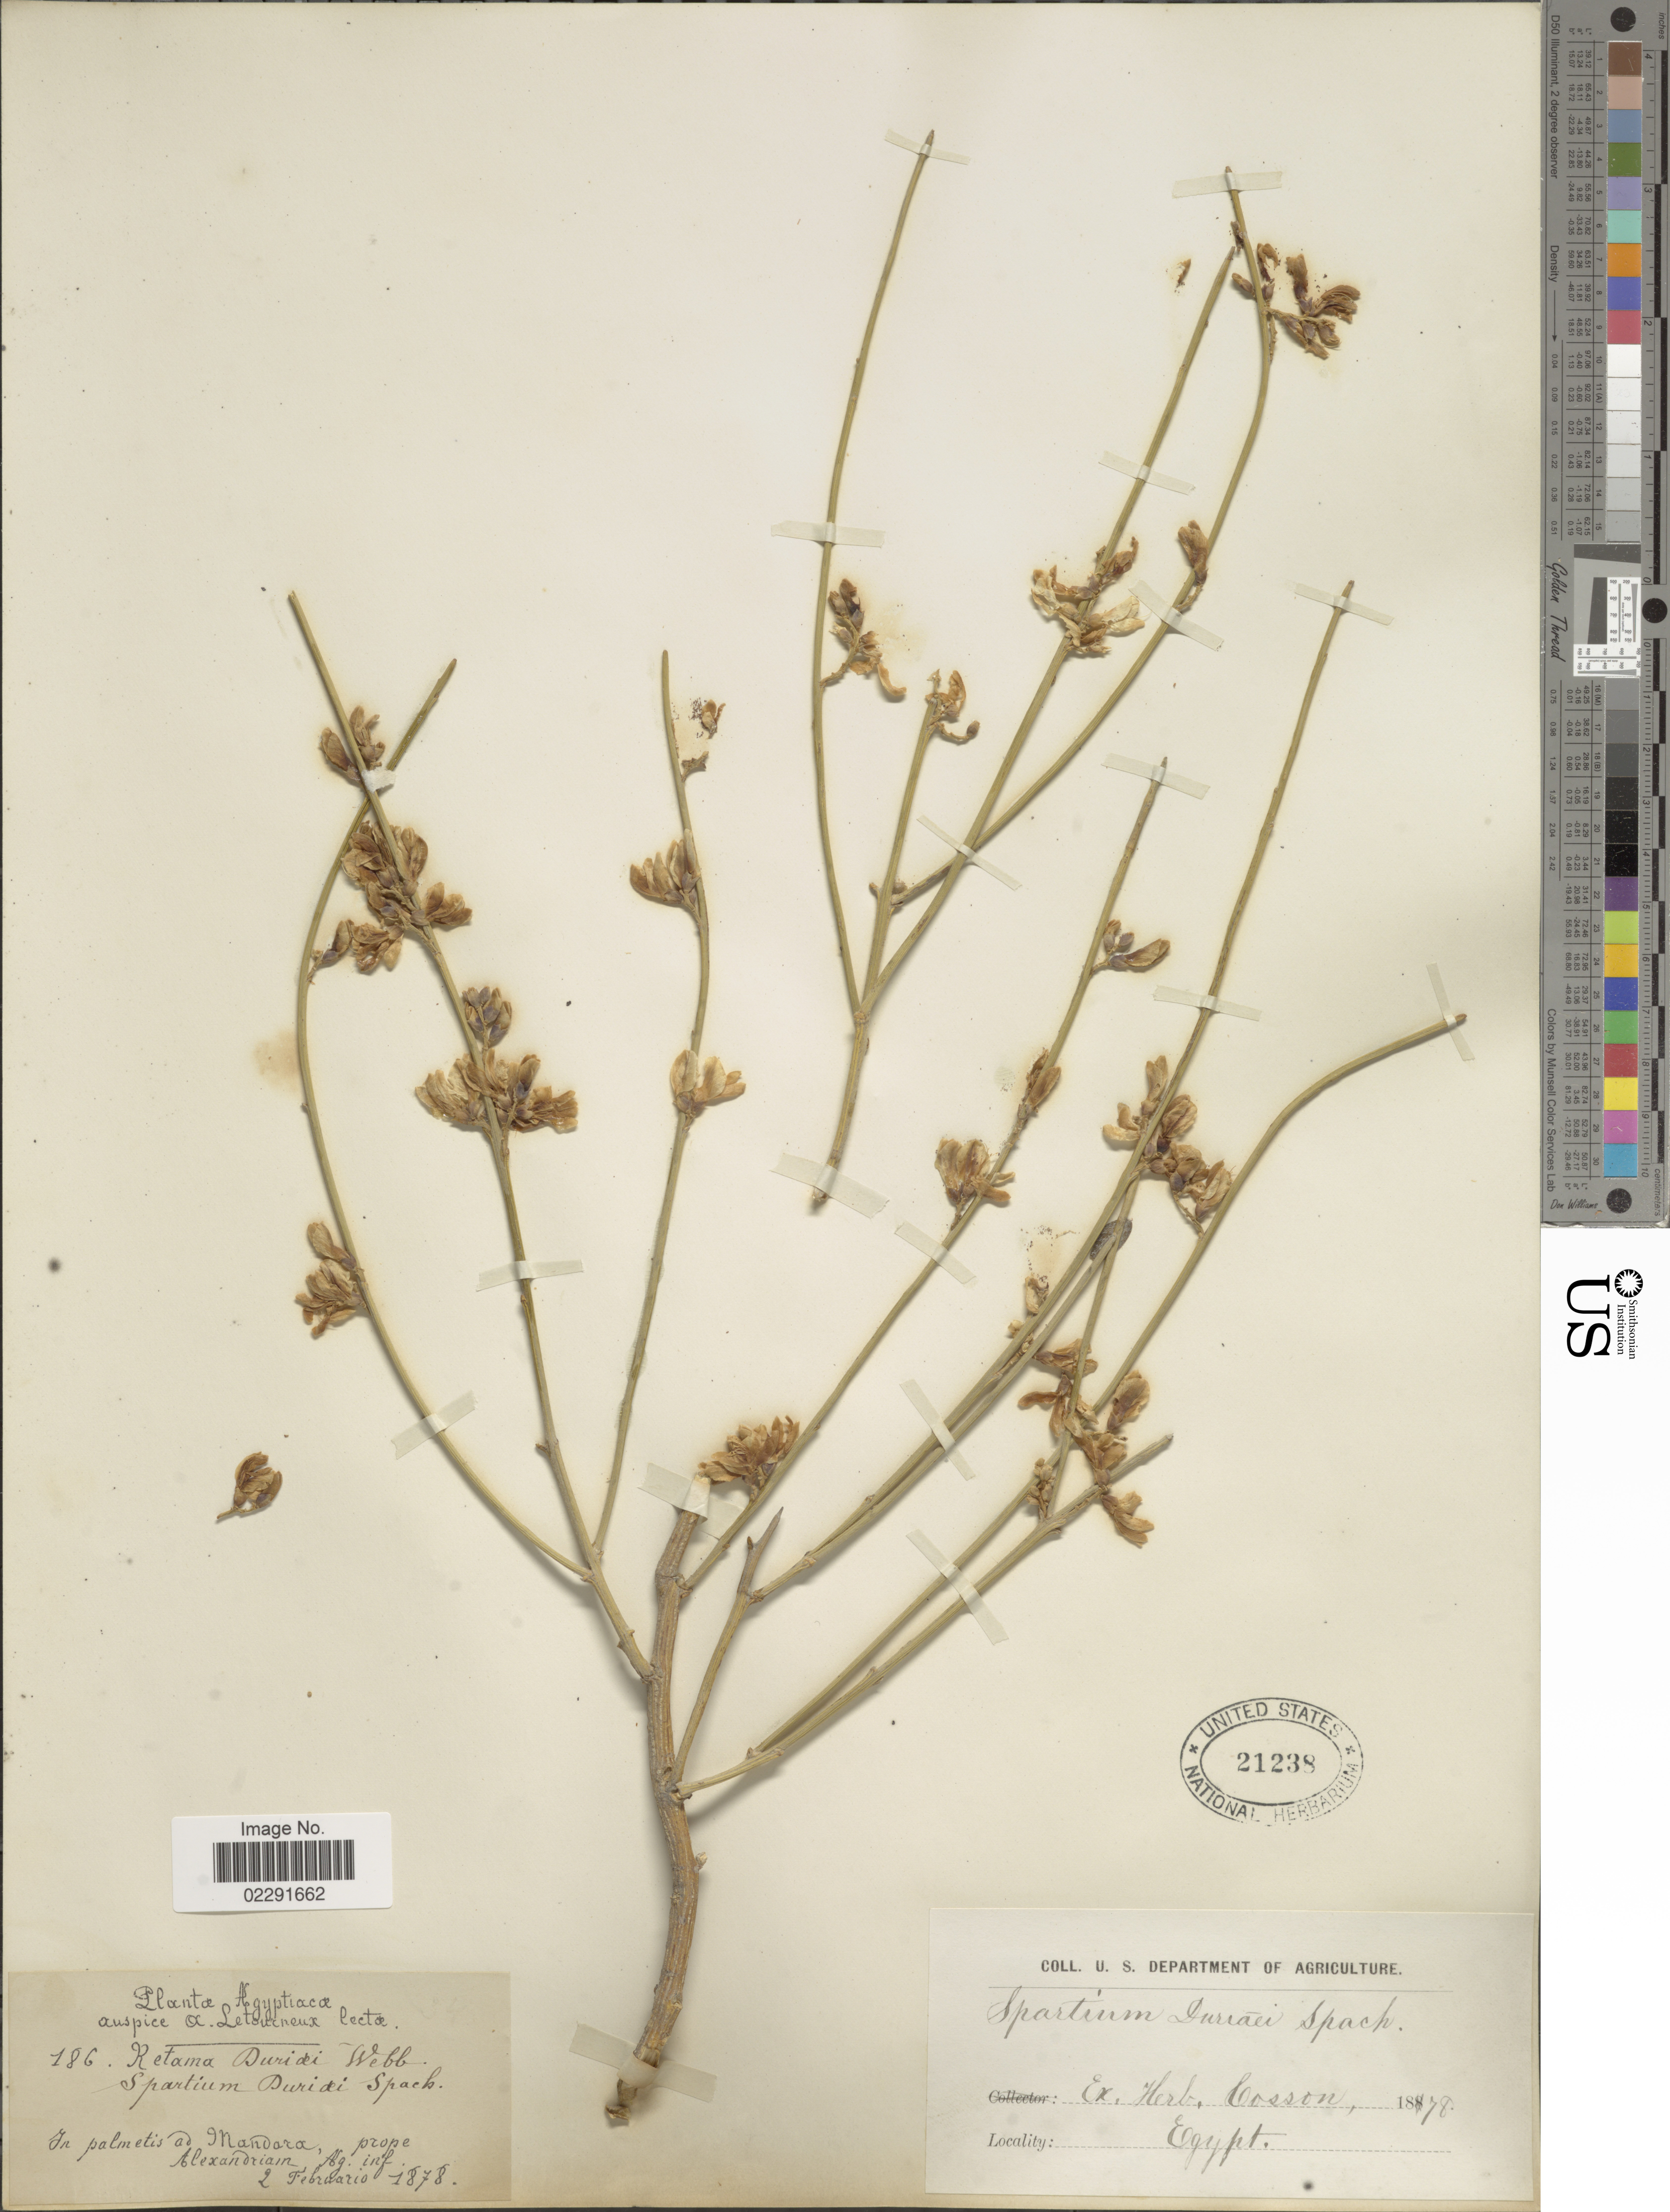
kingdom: Plantae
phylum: Tracheophyta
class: Magnoliopsida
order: Fabales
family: Fabaceae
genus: Retama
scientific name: Retama raetam subsp. bovei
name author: (Spach) Talavera & P.E. Gibbs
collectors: A. Letourneux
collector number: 186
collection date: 1878-02-02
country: Egypt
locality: Agyptiaca, In palmetis ad Mandora, Alexandriam.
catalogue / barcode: US 21238